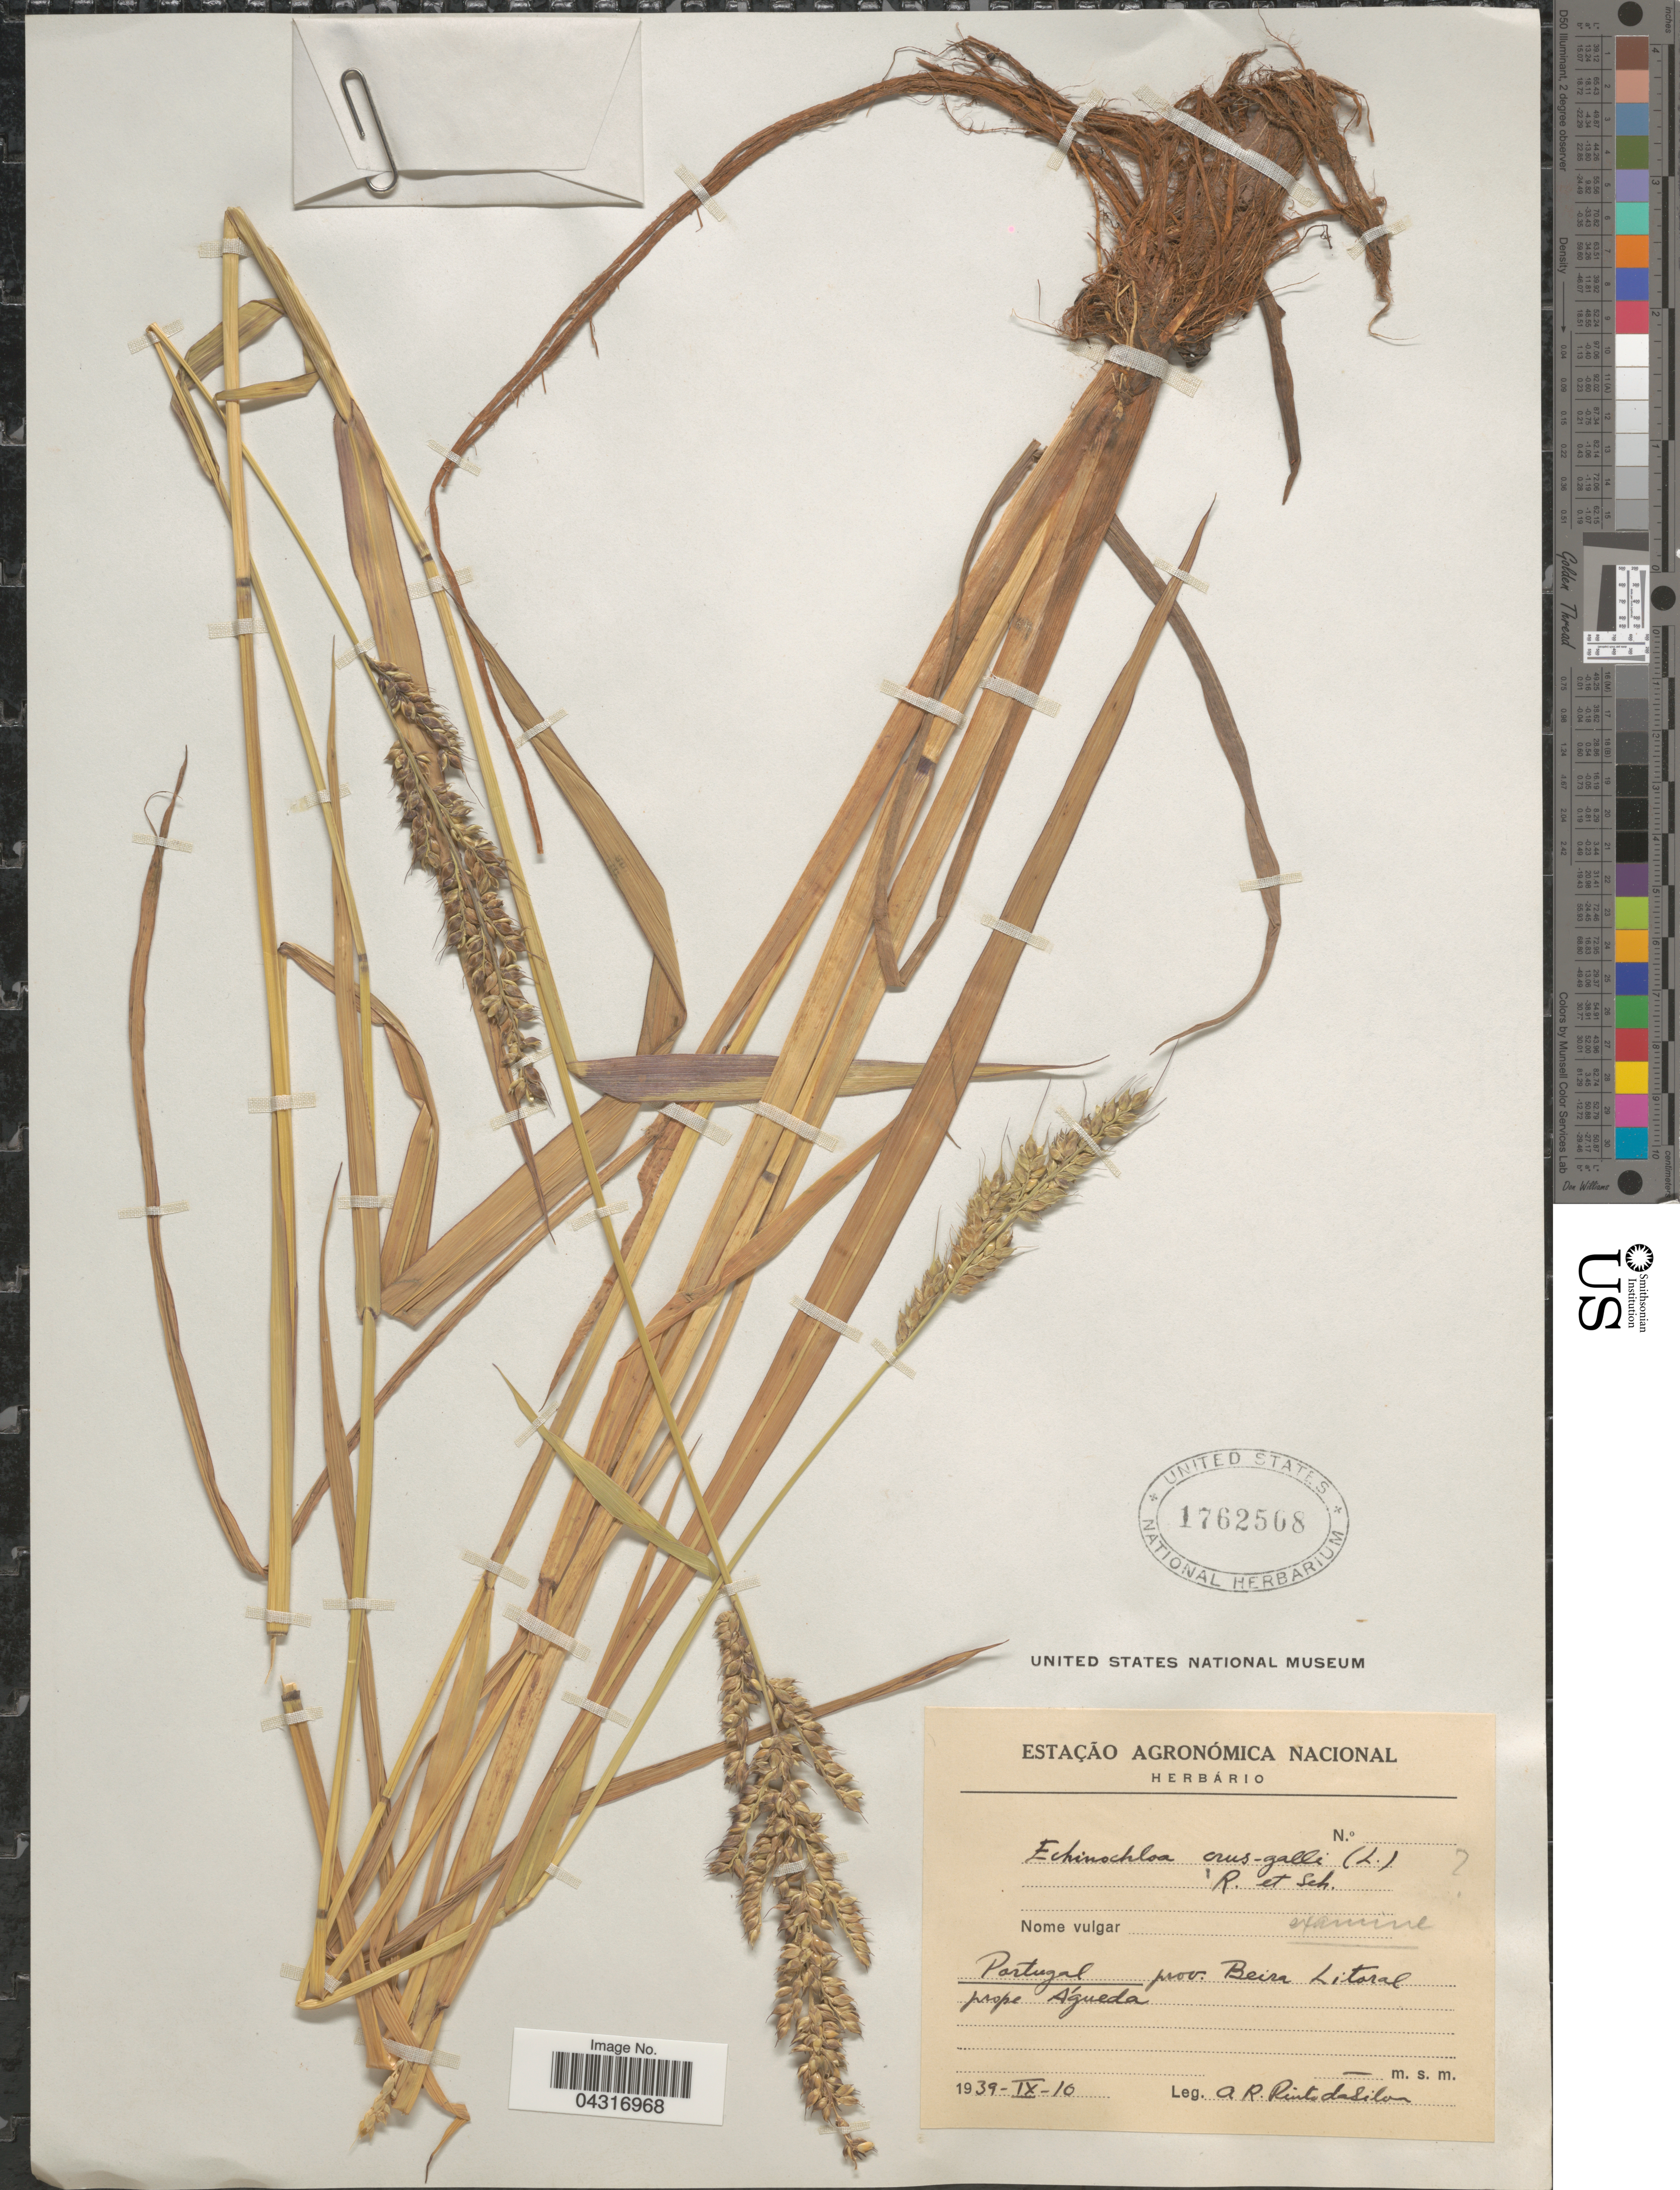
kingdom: Plantae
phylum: Tracheophyta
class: Liliopsida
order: Poales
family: Poaceae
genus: Echinochloa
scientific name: Echinochloa crus-galli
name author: (L.) P. Beauv.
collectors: A. Pinto da Silva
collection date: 1939-09-10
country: Portugal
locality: Prov. Beira Litoral prope Águeda.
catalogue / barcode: US 1762508